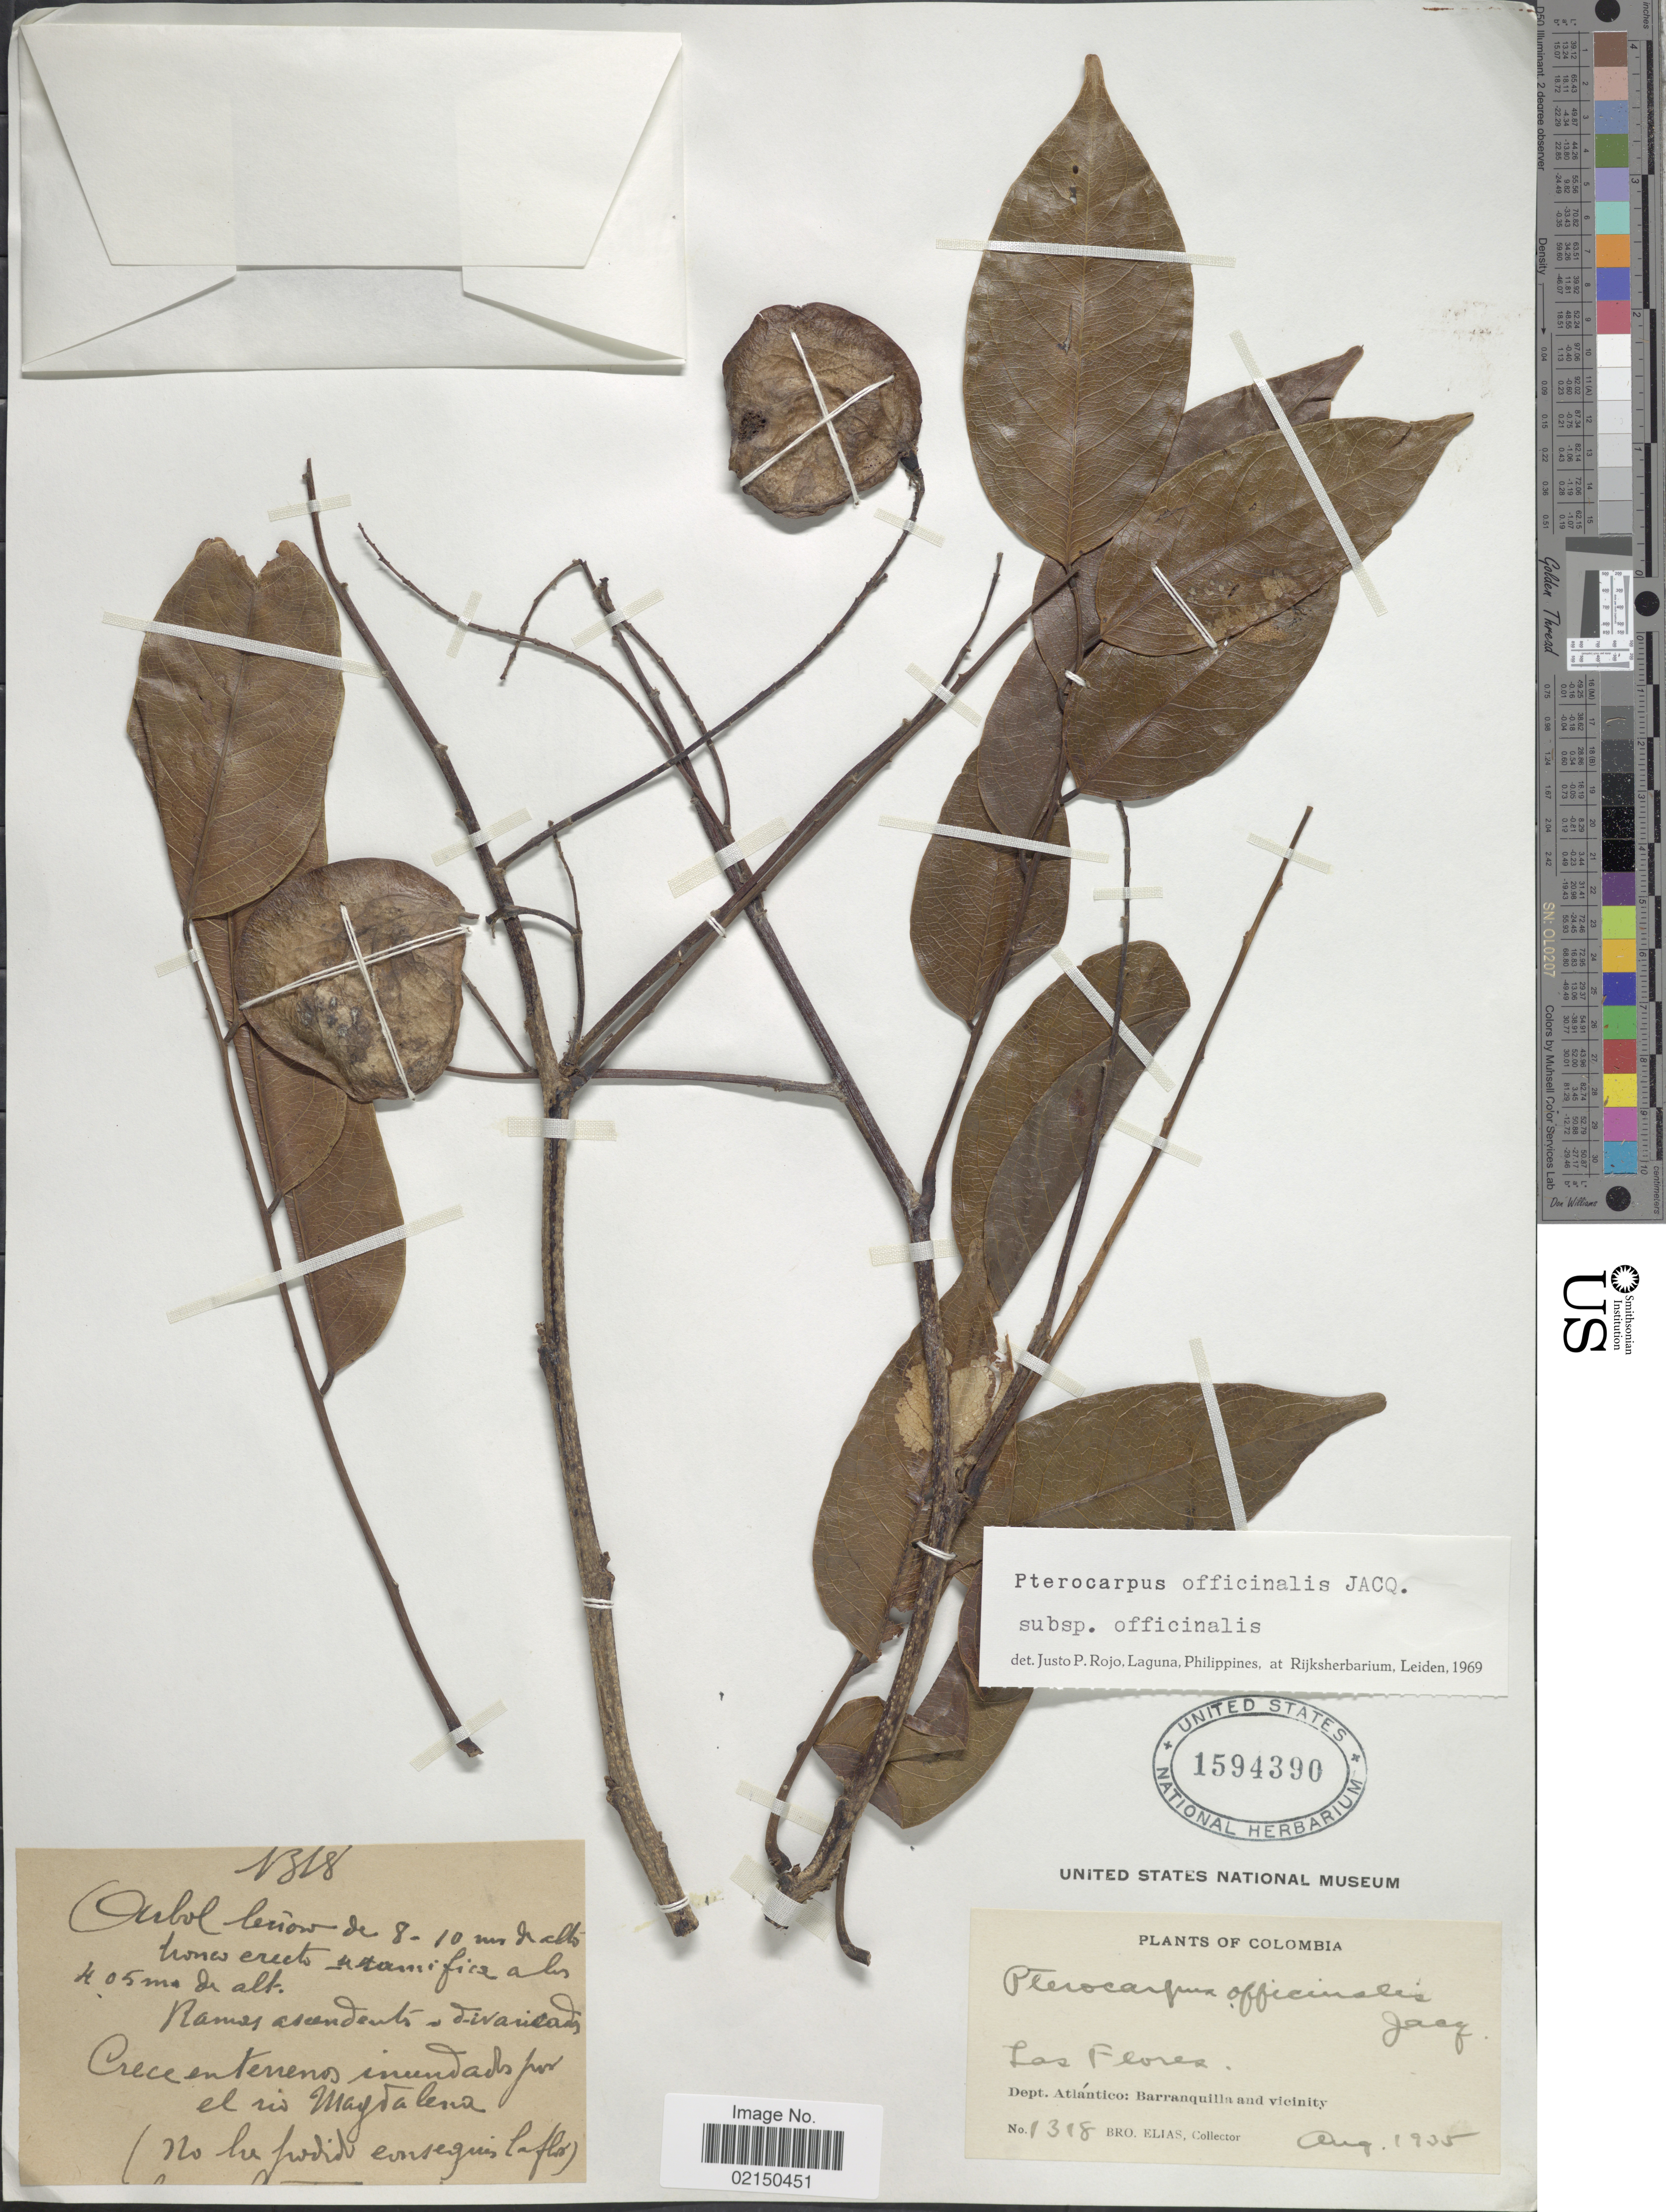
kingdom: Plantae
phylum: Tracheophyta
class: Magnoliopsida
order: Fabales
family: Fabaceae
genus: Pterocarpus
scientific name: Pterocarpus officinalis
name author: Jacq.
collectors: Bro. Elias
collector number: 1318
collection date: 1935-08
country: Colombia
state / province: Atlántico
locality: Las Flores, Barranquilla and vicinity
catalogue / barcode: US 1594390